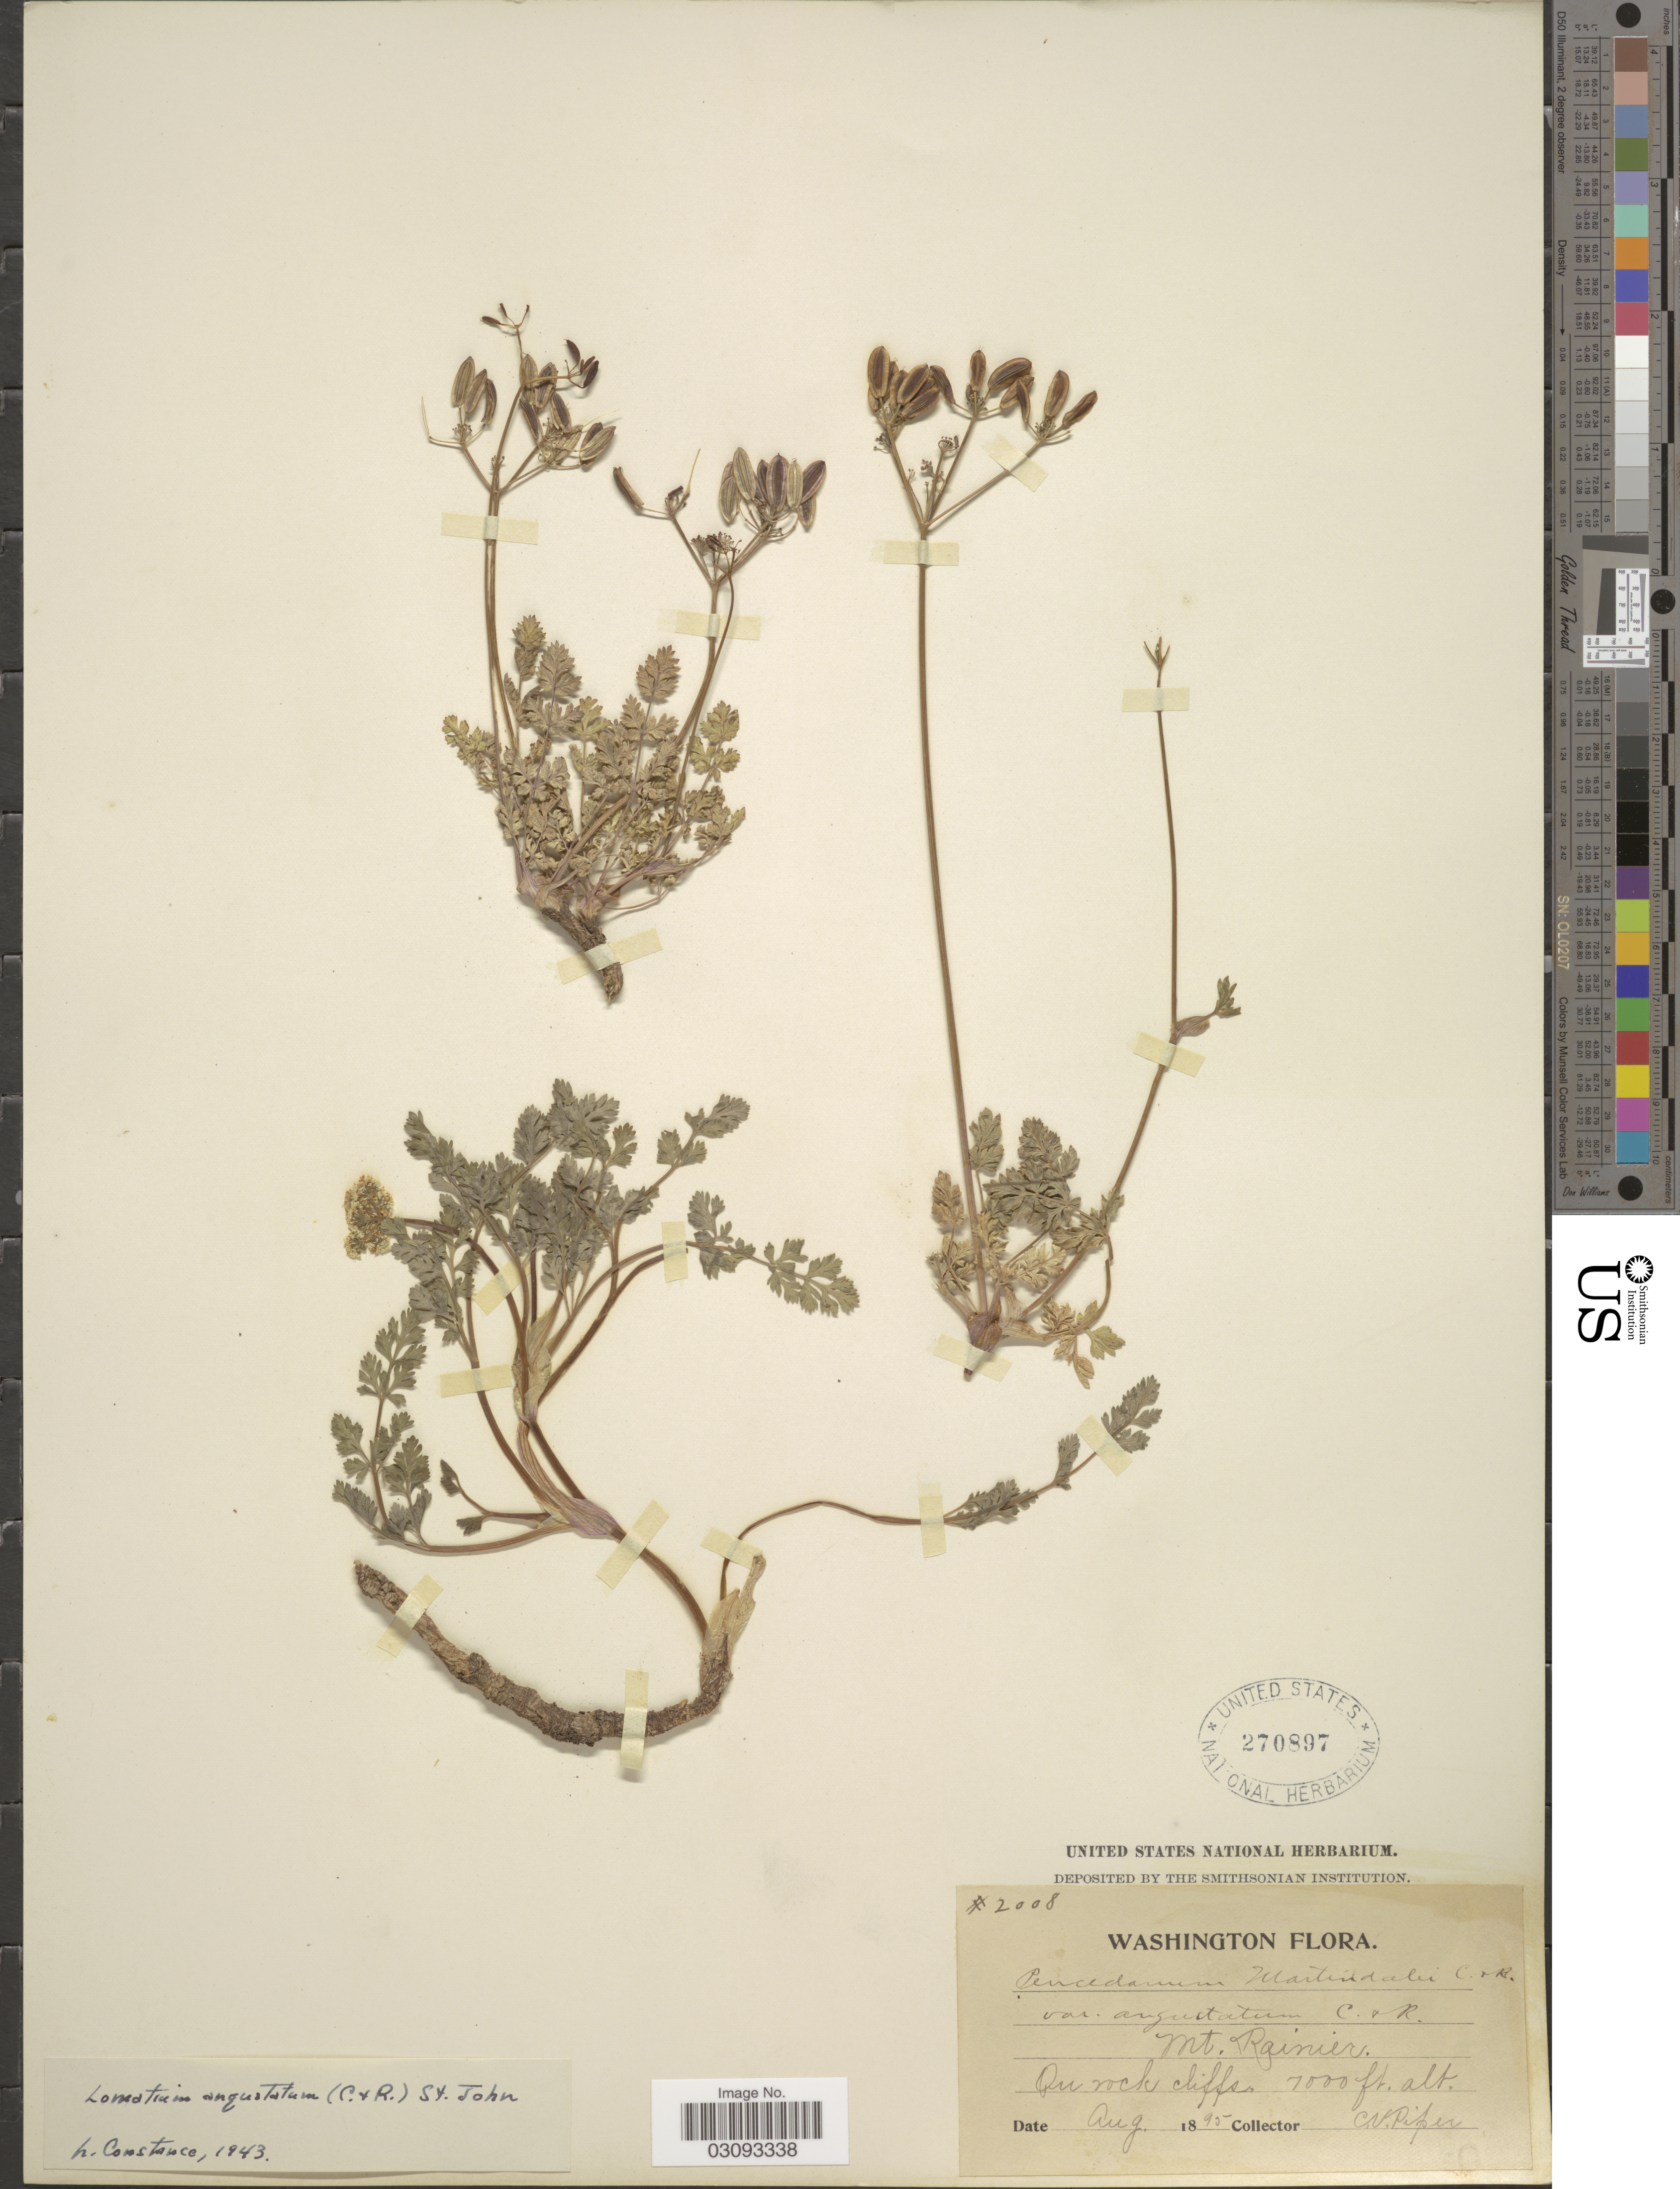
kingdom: Plantae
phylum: Tracheophyta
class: Magnoliopsida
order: Apiales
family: Apiaceae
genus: Lomatium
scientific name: Lomatium angustatum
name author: (J.M. Coult. & Rose) H. St. John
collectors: C. V. Piper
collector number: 2008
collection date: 1895-08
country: United States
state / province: Washington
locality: Mt. Rainier.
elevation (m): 2134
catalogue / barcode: US 270897